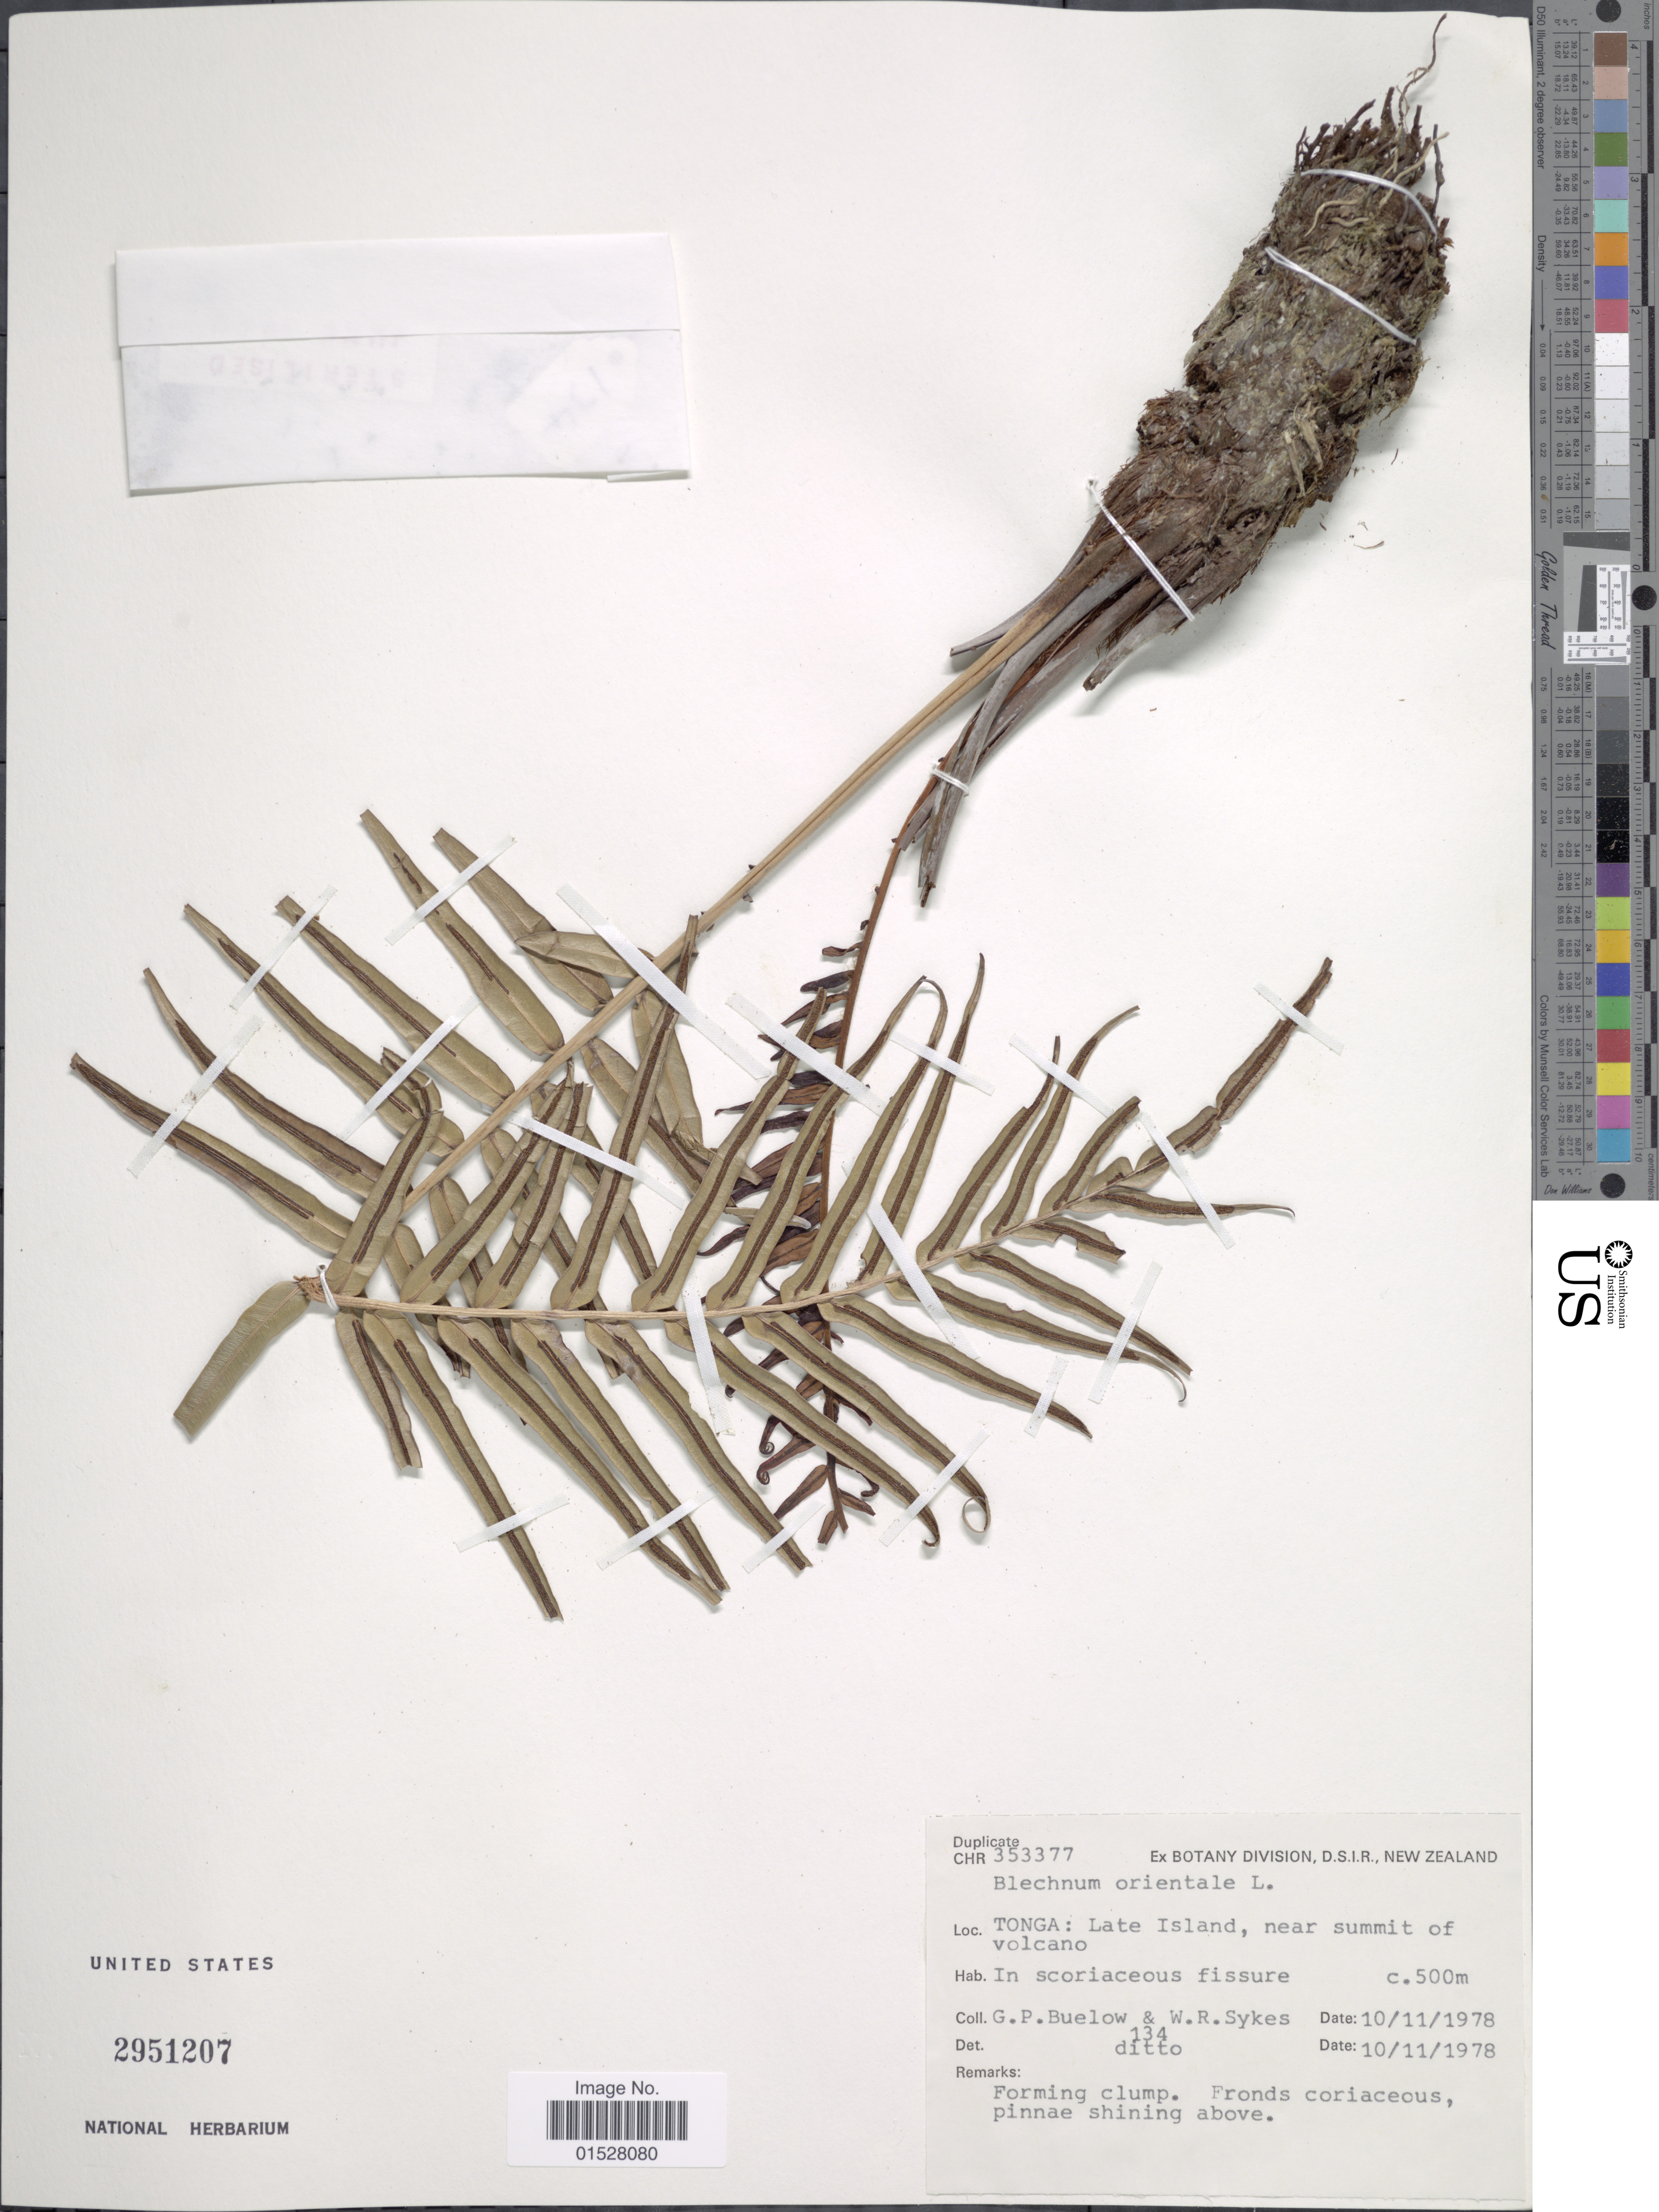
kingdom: Plantae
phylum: Tracheophyta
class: Polypodiopsida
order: Polypodiales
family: Blechnaceae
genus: Blechnum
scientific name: Blechnum orientale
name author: L.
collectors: G. Buelow & W. R. Sykes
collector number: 134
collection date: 1978-11-10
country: Tonga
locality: Late Island, near summit of volcano.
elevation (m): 500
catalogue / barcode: US 2951207